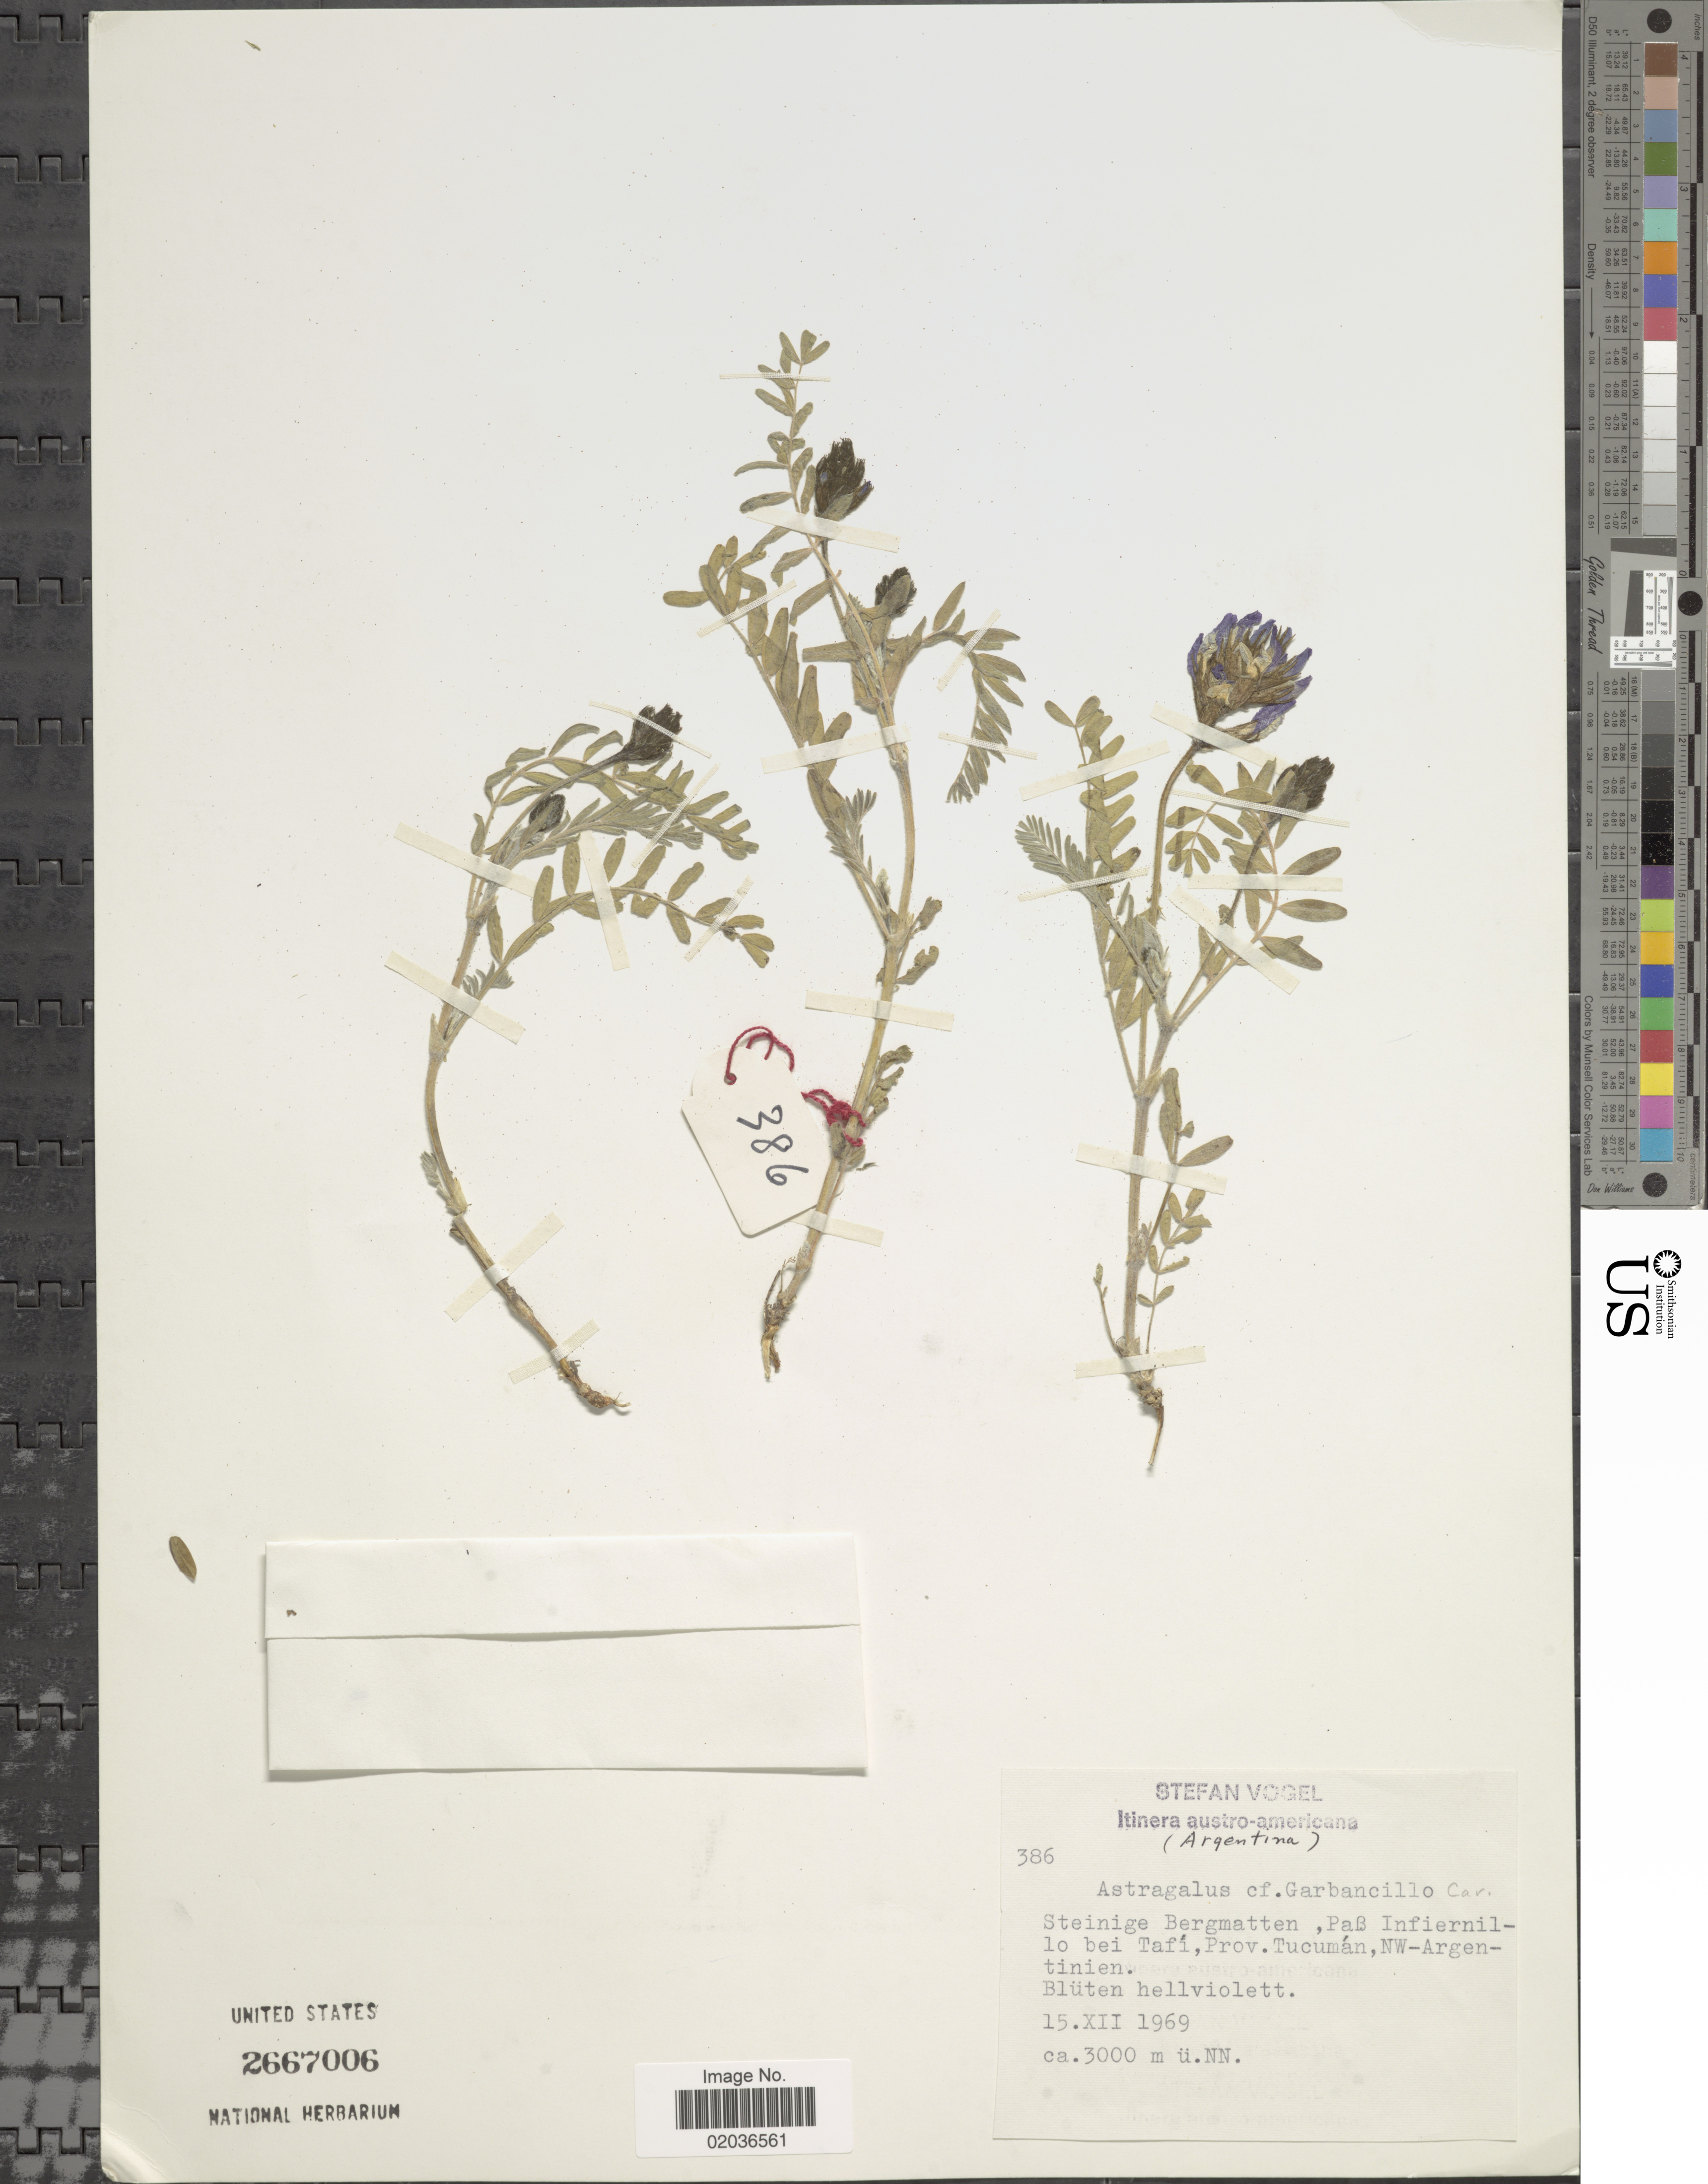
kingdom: Plantae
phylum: Tracheophyta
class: Magnoliopsida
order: Fabales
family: Fabaceae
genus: Astragalus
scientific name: Astragalus garbancillo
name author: Cav.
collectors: S. Vogel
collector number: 386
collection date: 1969-12-15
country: Argentina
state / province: Tucuman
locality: Steinige Bergmatten, Paß Infiernillo bei Tafí, Prov. Tucumán, NW-Argentinien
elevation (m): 3000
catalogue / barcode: US 2667006